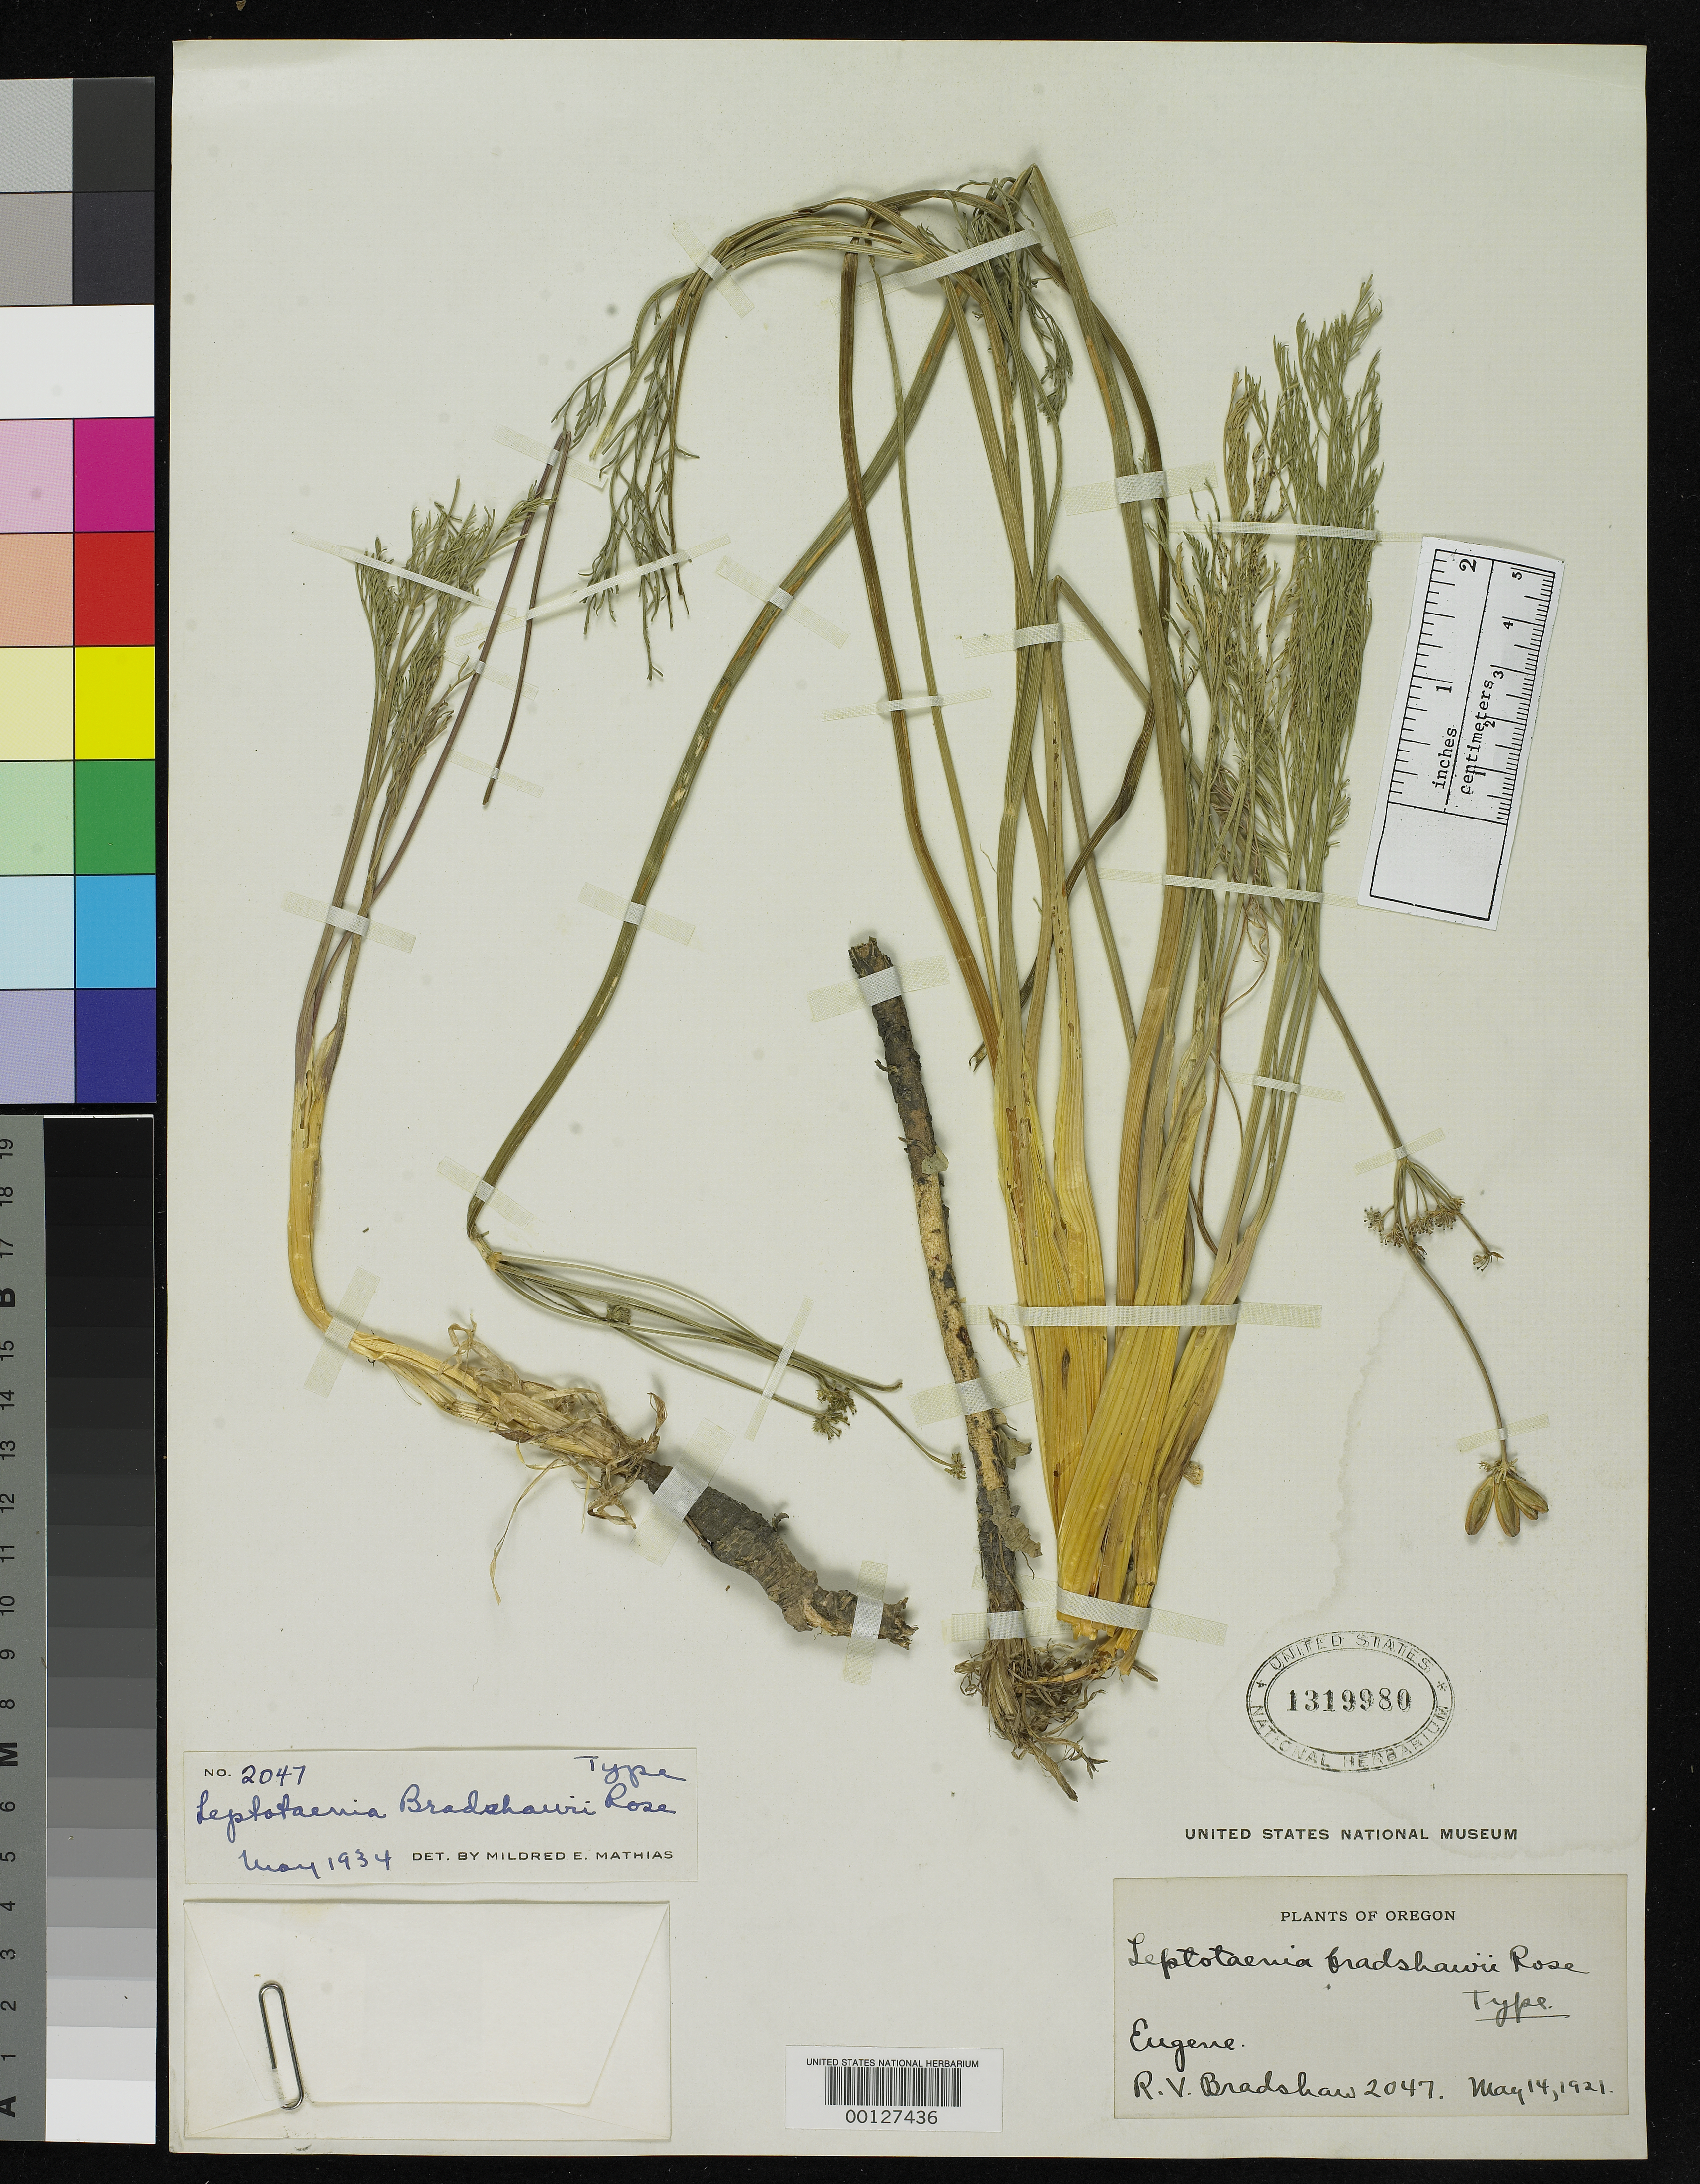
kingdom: Plantae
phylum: Tracheophyta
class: Magnoliopsida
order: Apiales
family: Apiaceae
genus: Leptotaenia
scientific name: Leptotaenia bradshawii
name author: Rose ex Mathias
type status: Holotype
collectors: R. Bradshaw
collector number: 2047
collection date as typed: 14 May 1921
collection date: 1921-05-14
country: United States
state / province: Oregon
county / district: Lane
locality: Eugene.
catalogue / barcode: US 1319980